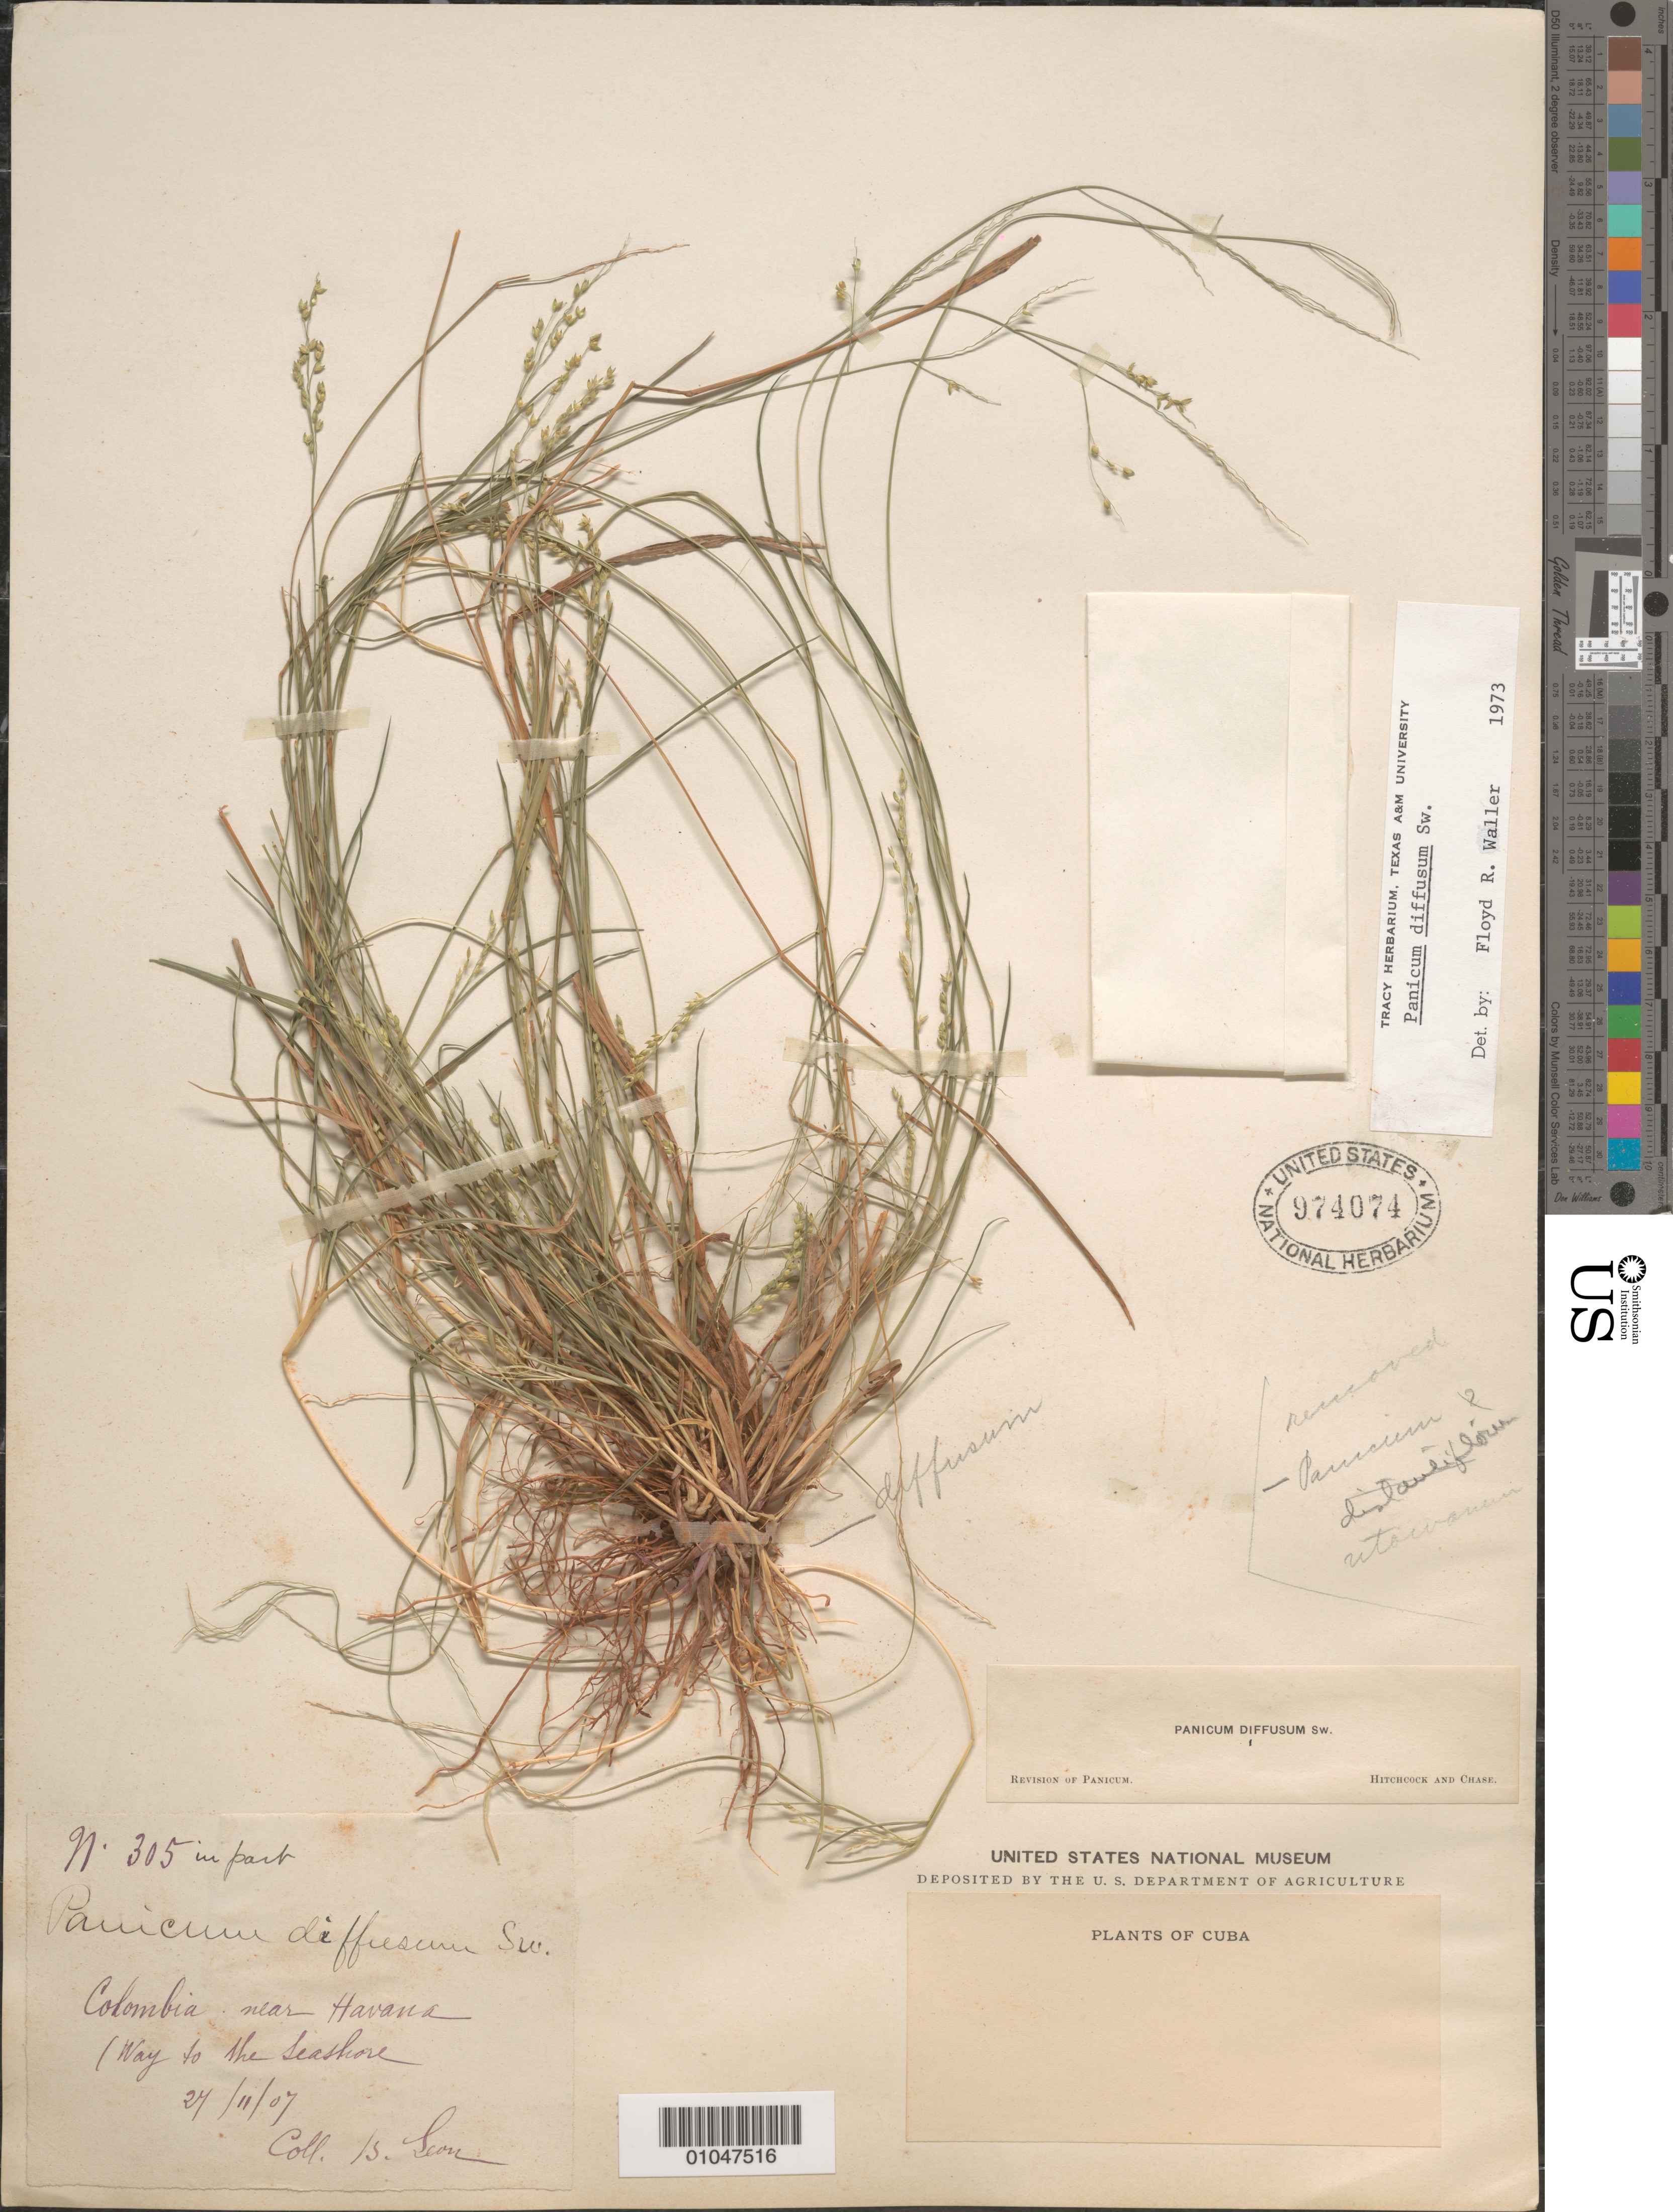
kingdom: Plantae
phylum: Tracheophyta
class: Liliopsida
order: Poales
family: Poaceae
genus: Panicum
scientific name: Panicum diffusum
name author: Sw.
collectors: Bro. León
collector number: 305 [in part]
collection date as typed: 27 Nov 1907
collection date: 1907-11-27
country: Cuba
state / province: La Habana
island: Cuba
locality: Colombia near Havana (way to seashore)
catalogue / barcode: US 974074